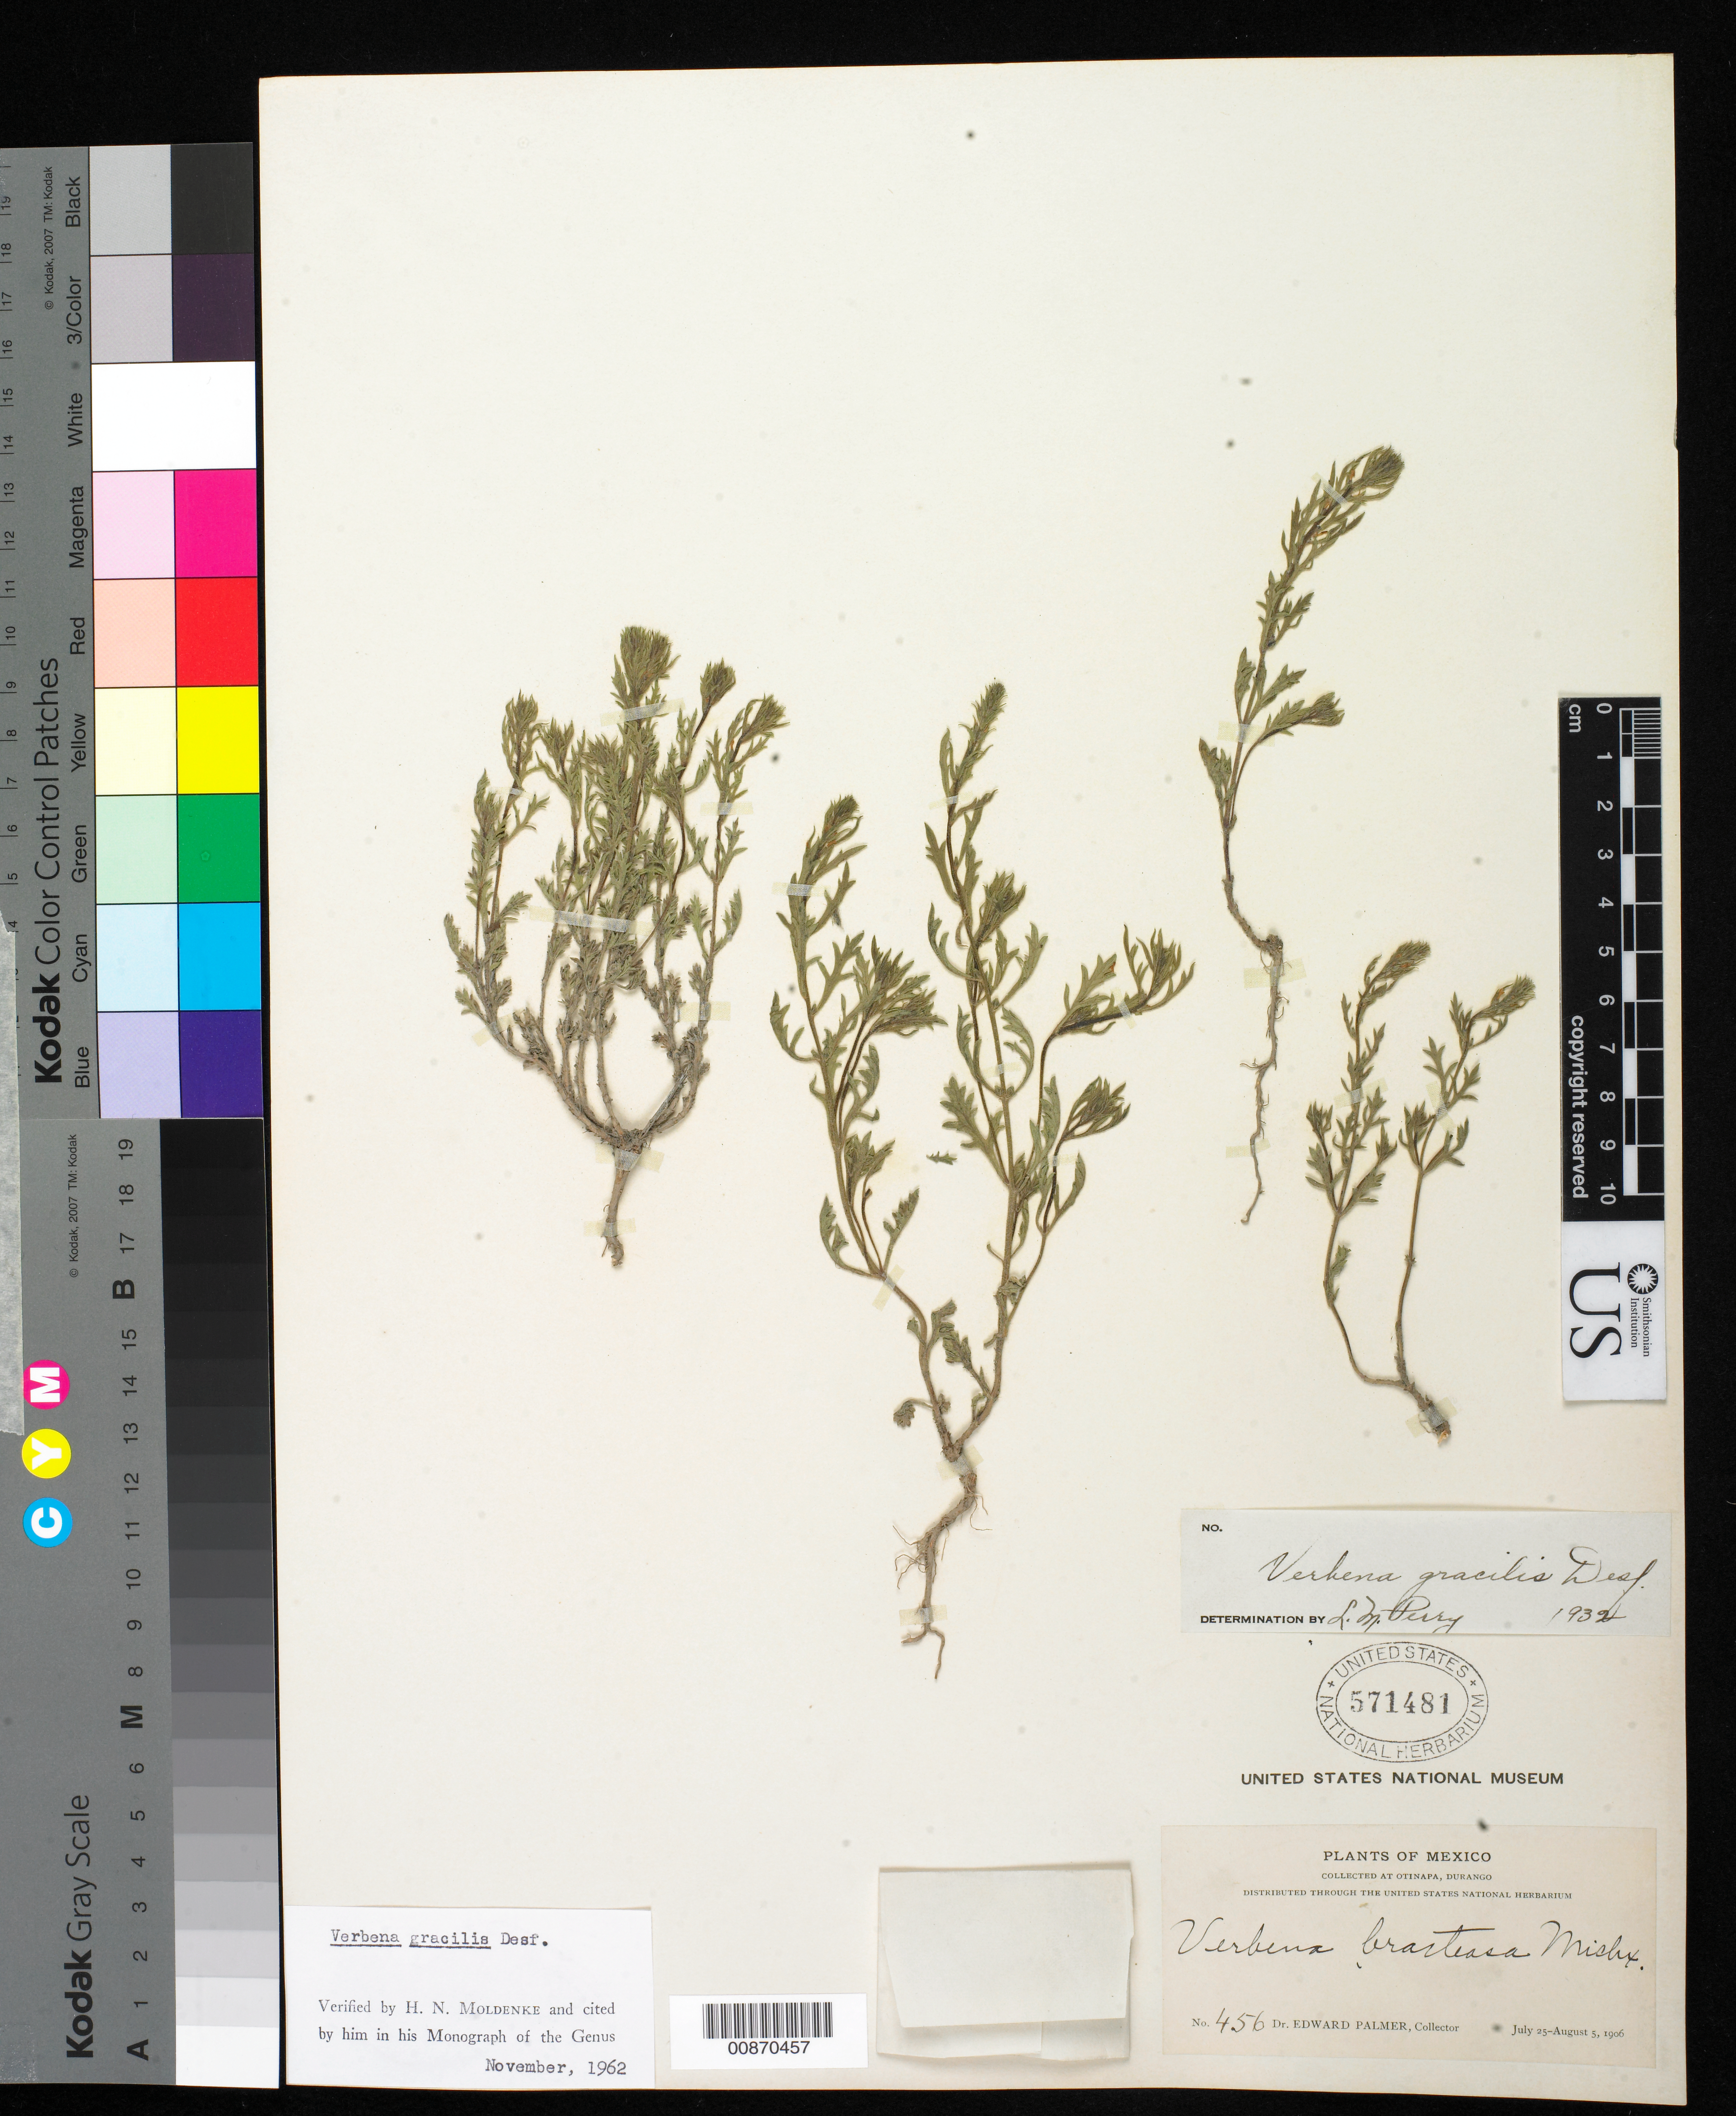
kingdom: Plantae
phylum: Tracheophyta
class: Magnoliopsida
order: Lamiales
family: Verbenaceae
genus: Verbena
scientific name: Verbena gracilis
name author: Desf.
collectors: E. Palmer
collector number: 456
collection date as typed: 25 Jul 1906 to 05 Aug 1906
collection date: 1906-07-25/1906-08-05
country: Mexico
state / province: Durango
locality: Otinapa, Durango.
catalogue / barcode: US 571481